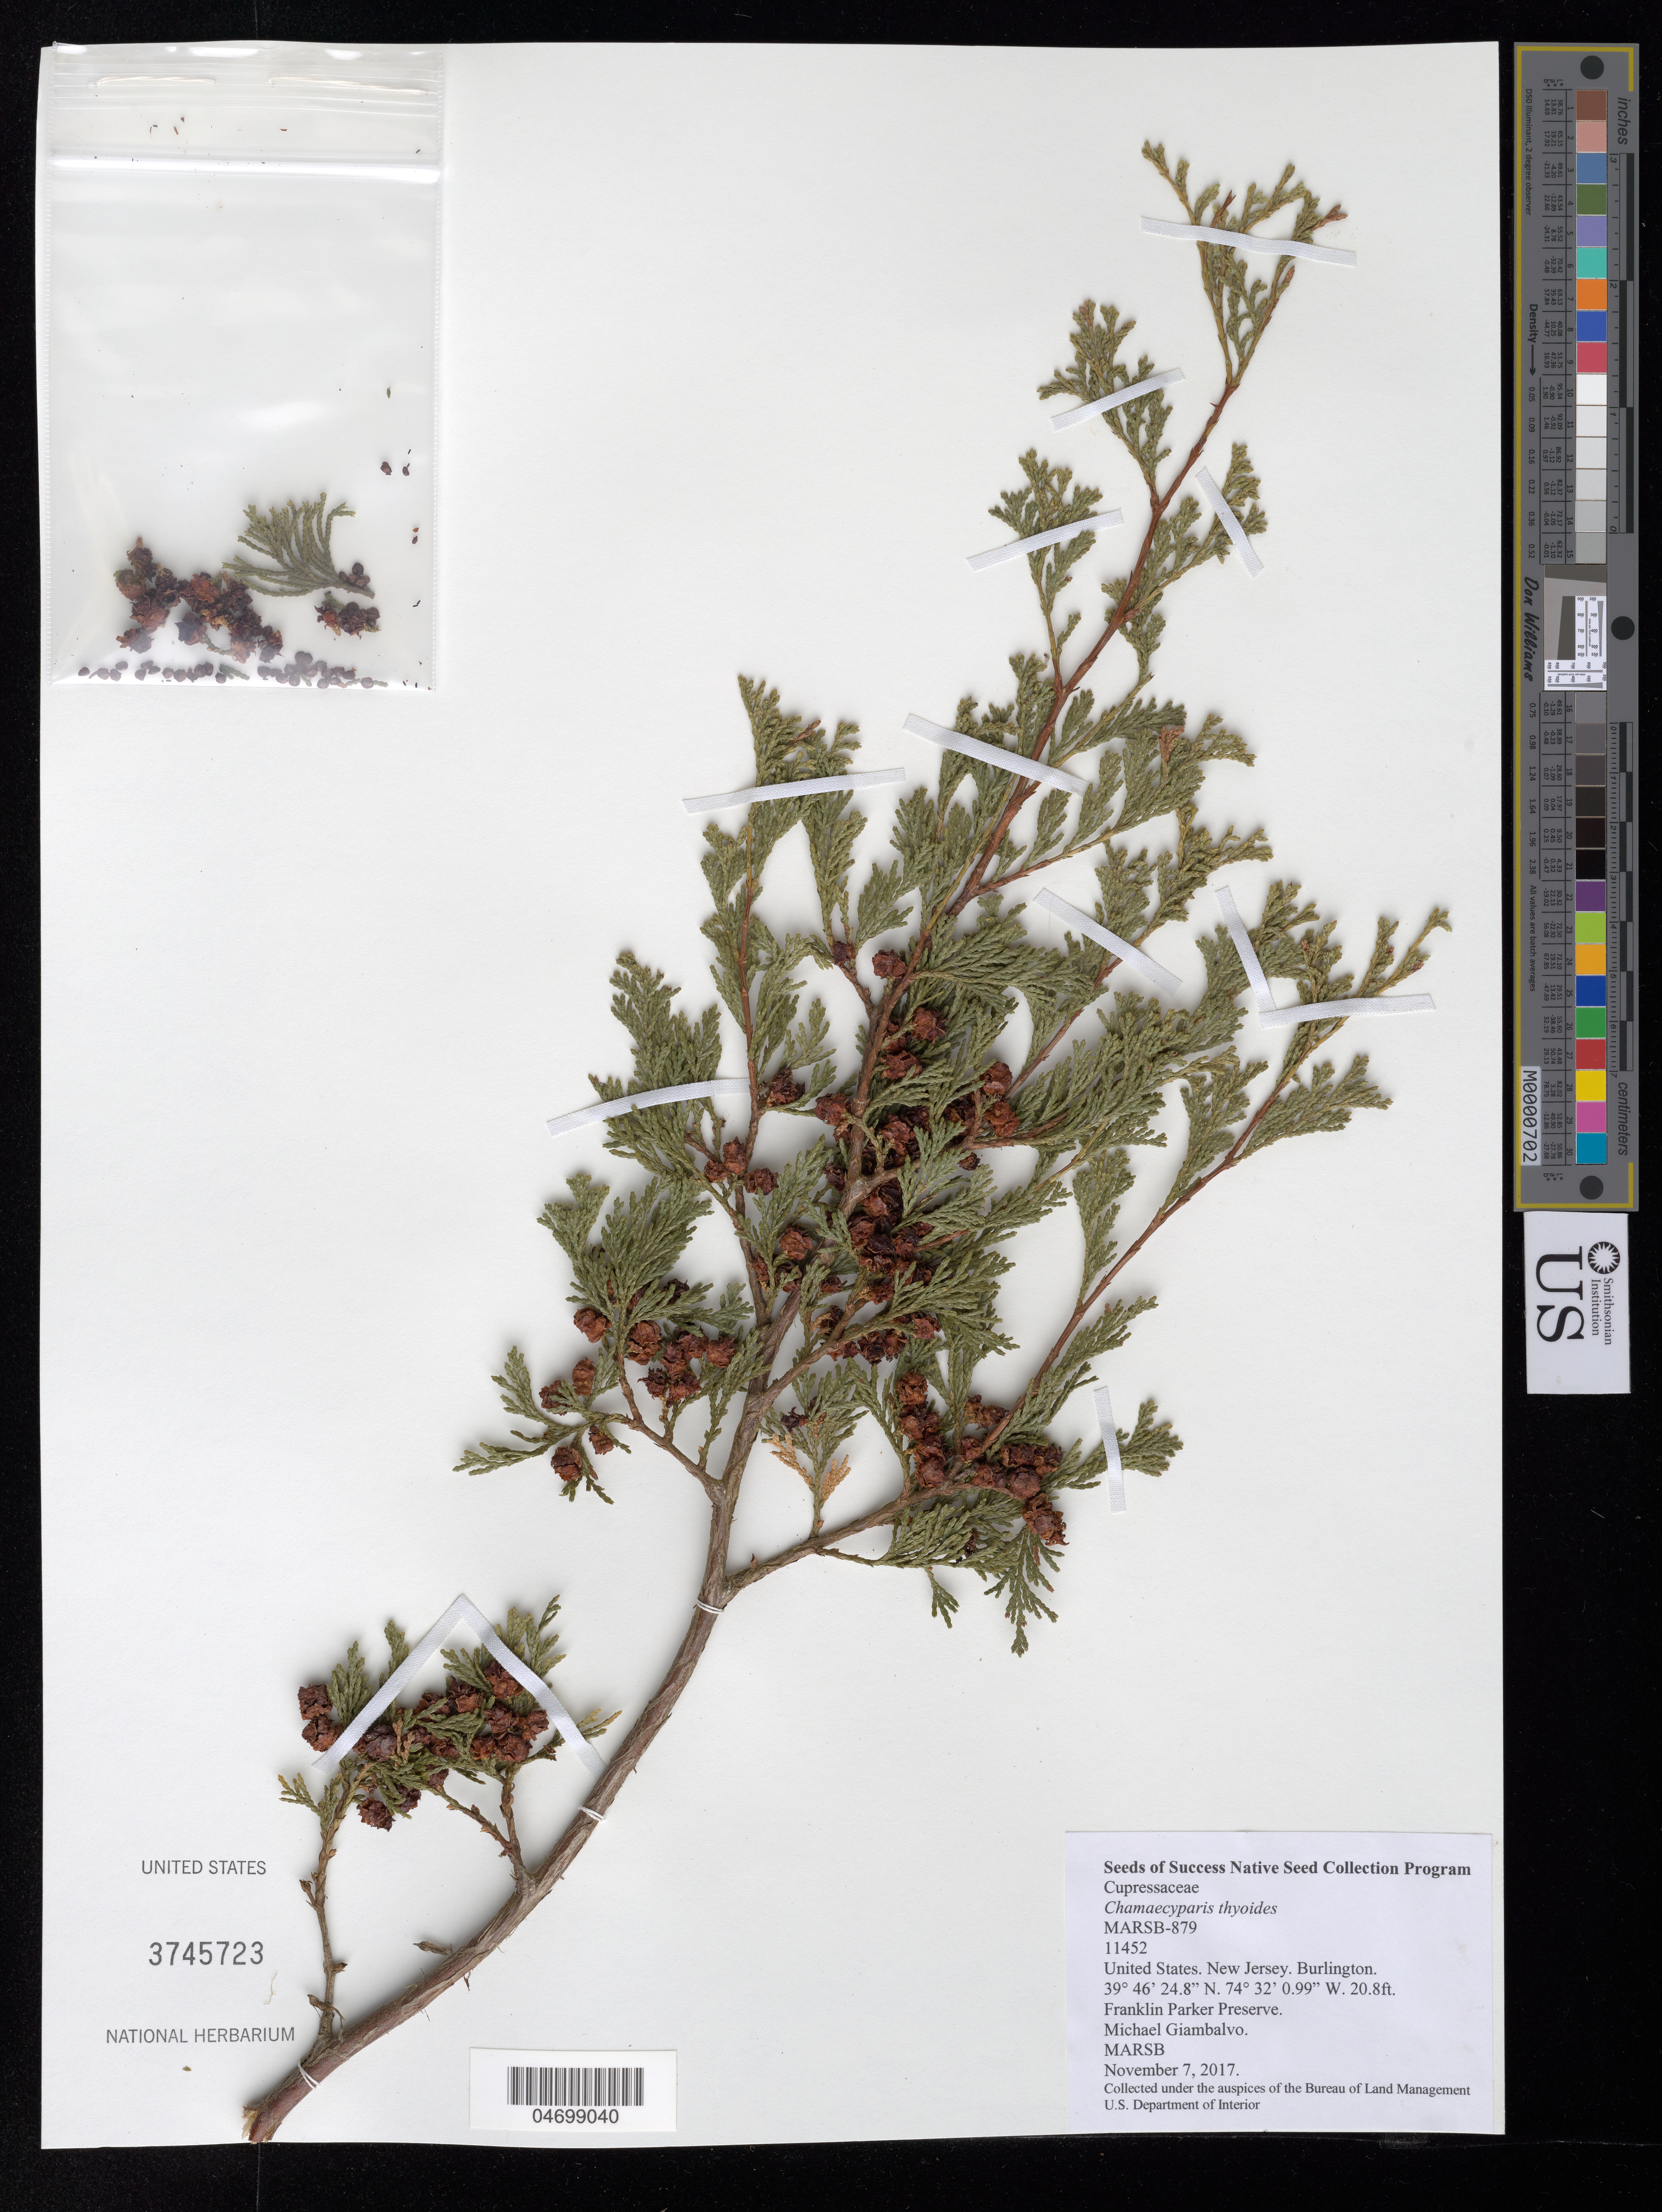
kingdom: Plantae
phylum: Tracheophyta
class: Pinopsida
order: Pinales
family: Cupressaceae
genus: Chamaecyparis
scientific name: Chamaecyparis thyoides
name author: (L.) Britton, Stearns & Poggenb.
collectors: M. Giambalvo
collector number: MARSB-879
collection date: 2017-11-07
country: United States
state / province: New Jersey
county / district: Burlington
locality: Franklin Parker Preserve, Speedwell Entrance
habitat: Pine Barren/ Cedar Swamp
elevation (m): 6.3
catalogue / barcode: US 3745723